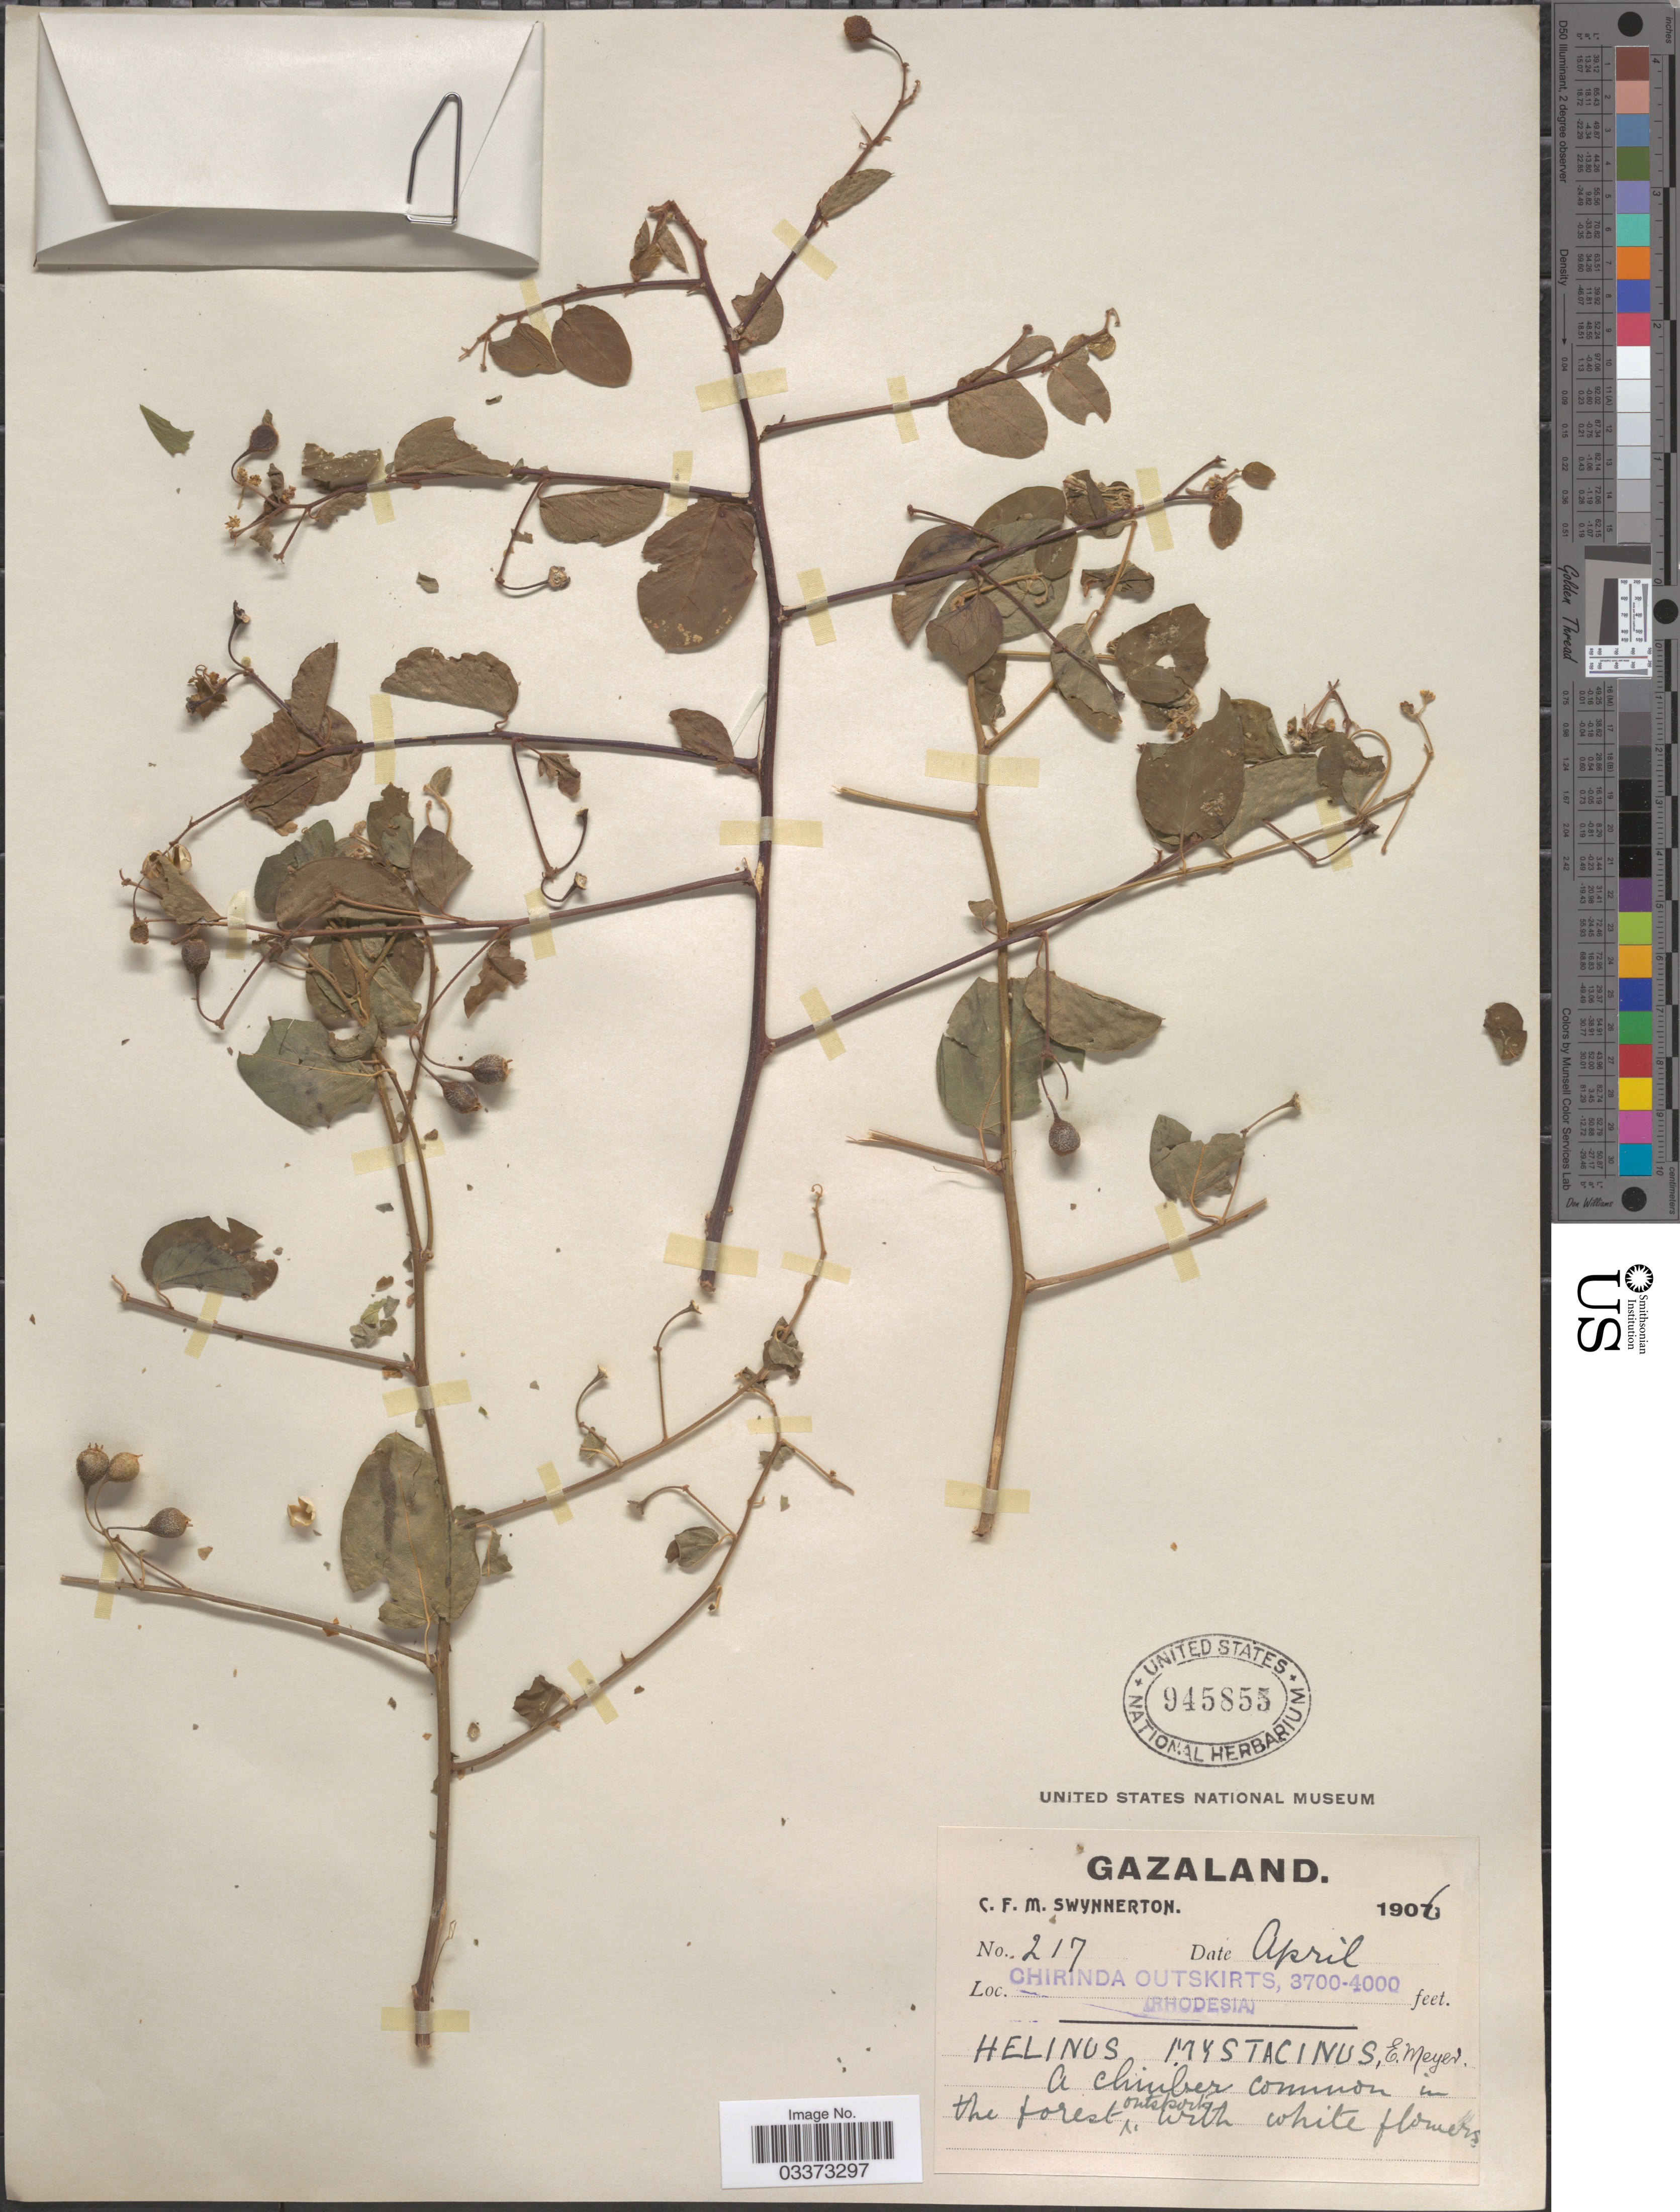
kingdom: Plantae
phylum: Tracheophyta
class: Magnoliopsida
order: Rosales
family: Rhamnaceae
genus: Helinus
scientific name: Helinus mystacinus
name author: (Aiton) E. Mey. ex Steud.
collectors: C. Swynnerton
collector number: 217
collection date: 1906-04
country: Zimbabwe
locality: Gazaland. Chirinda Outskirts (Rhodesia).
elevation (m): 1128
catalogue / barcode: US 945855